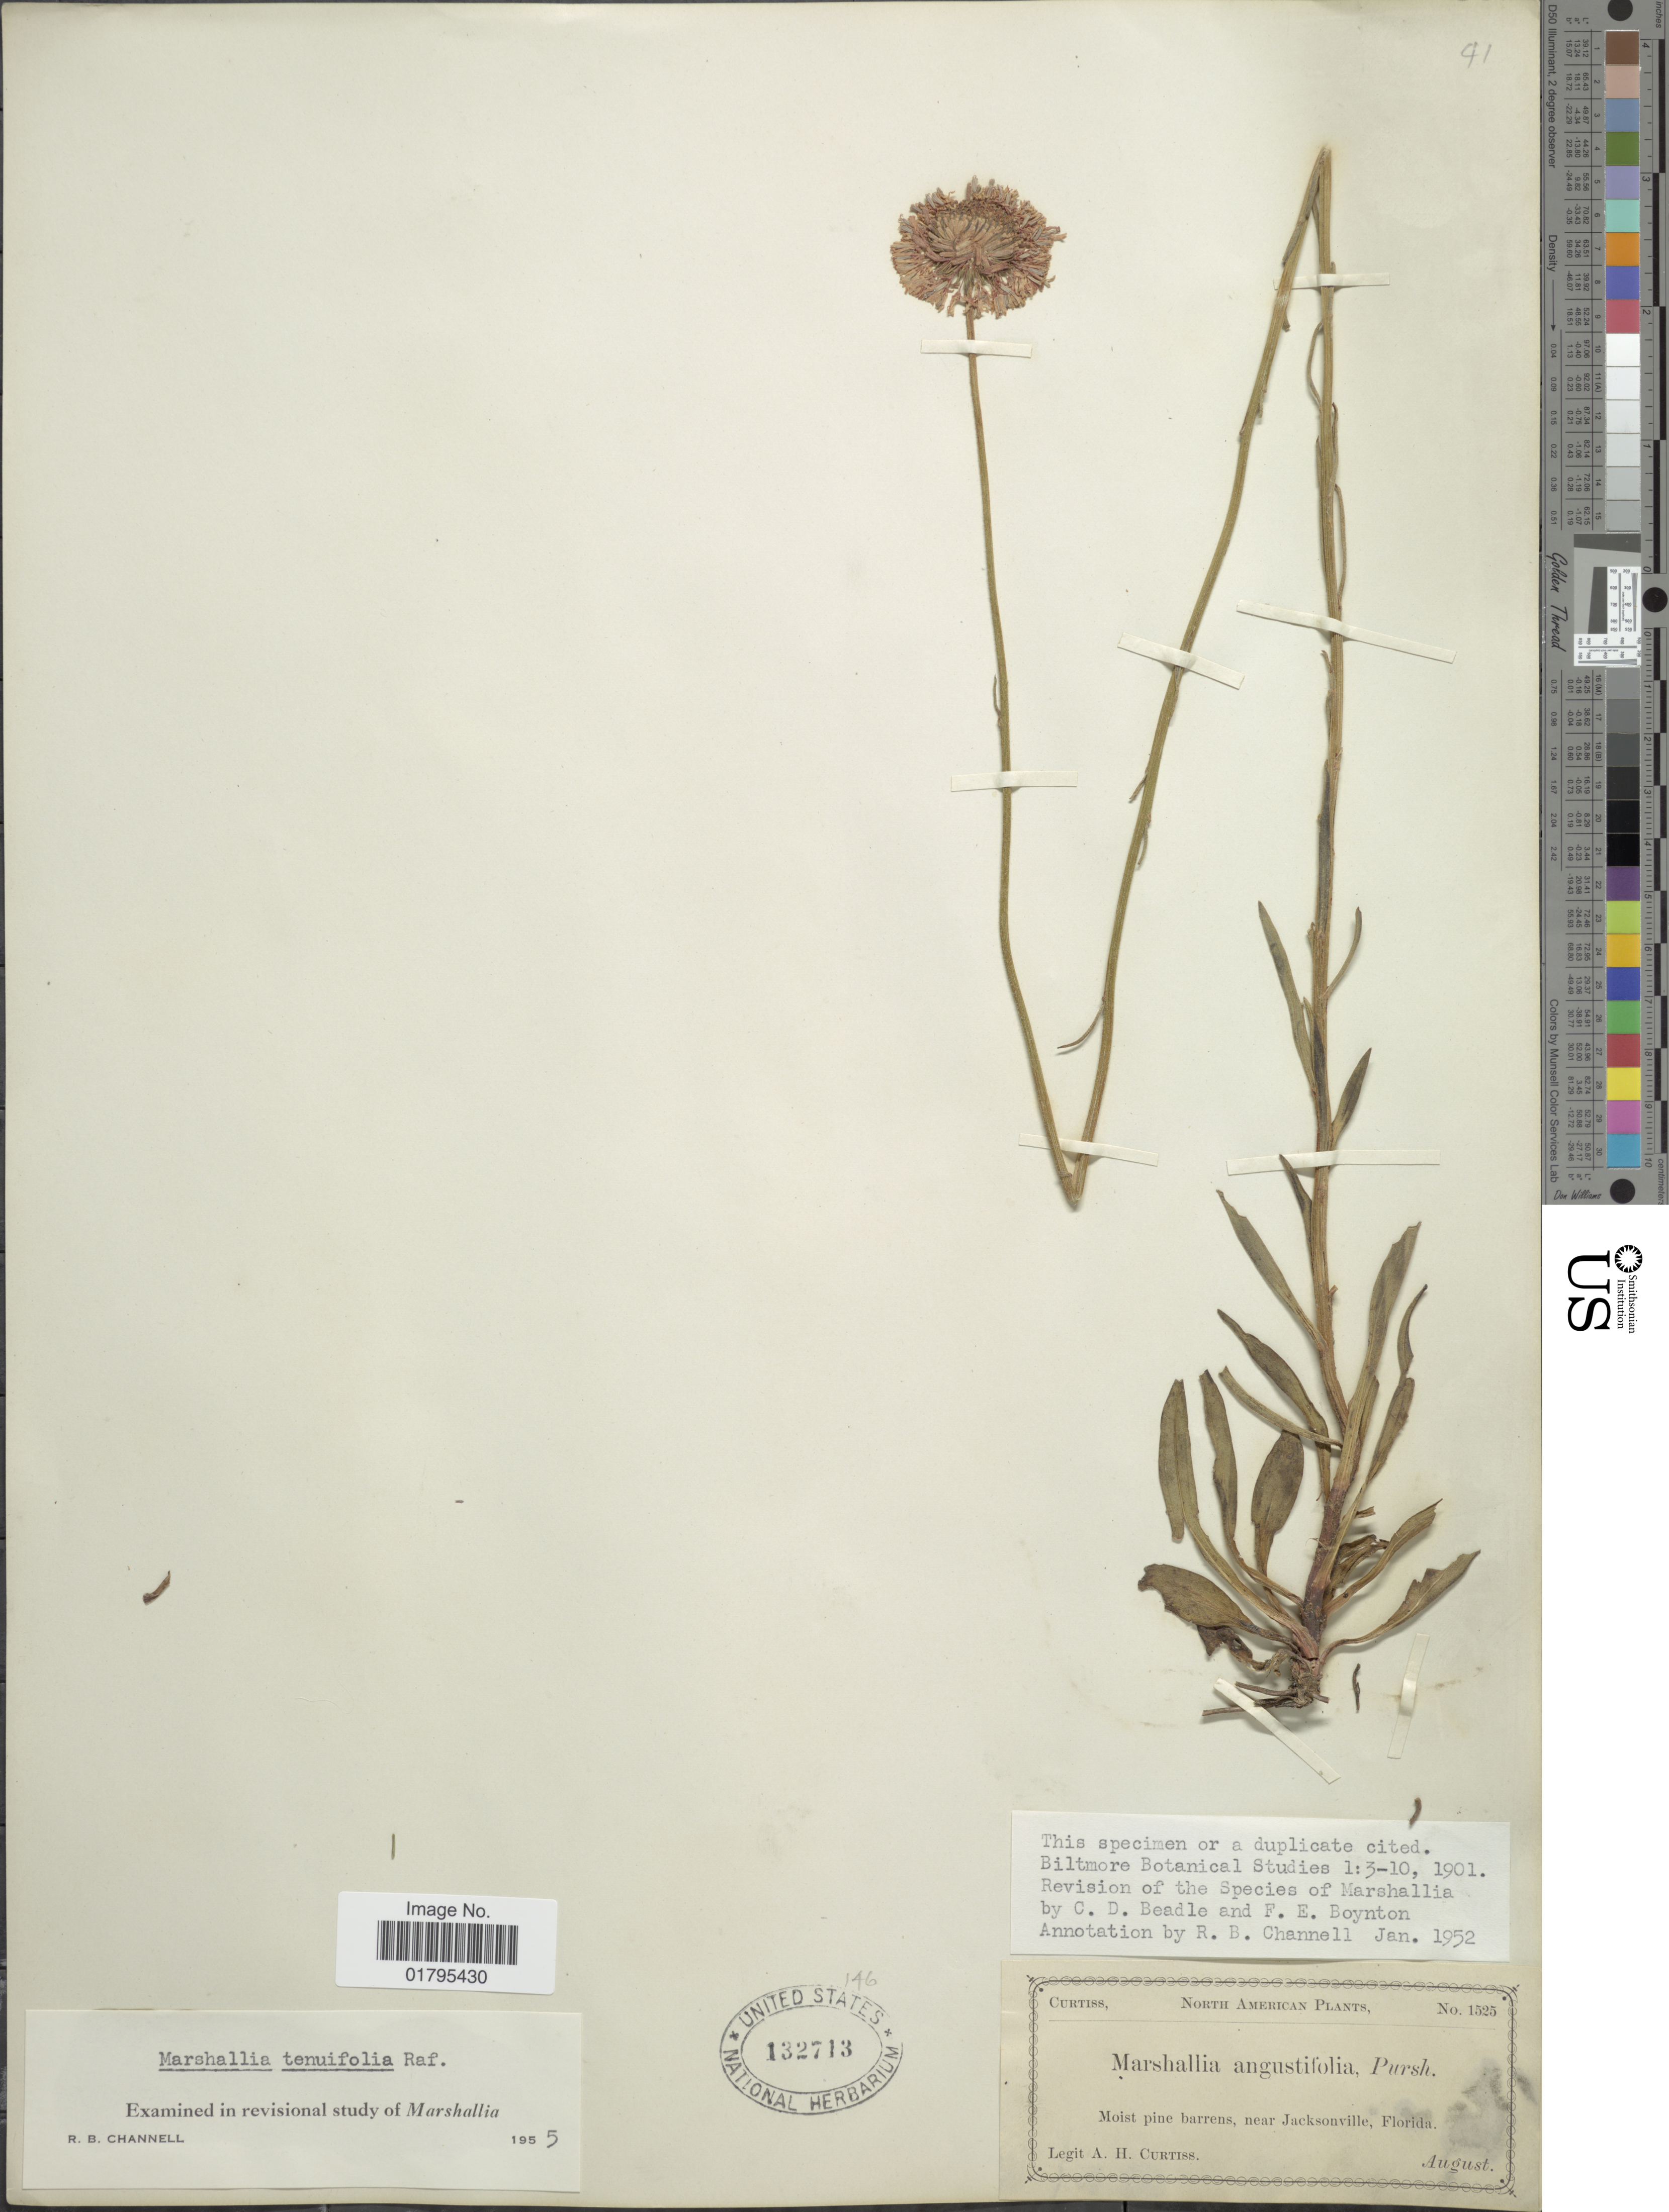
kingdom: Plantae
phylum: Tracheophyta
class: Magnoliopsida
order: Asterales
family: Asteraceae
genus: Marshallia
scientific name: Marshallia tenuifolia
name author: Raf.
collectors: A. H. Curtiss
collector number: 1525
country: United States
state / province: Florida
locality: Moist pine barrens, near Jacksonville, Florida.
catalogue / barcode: US 132713